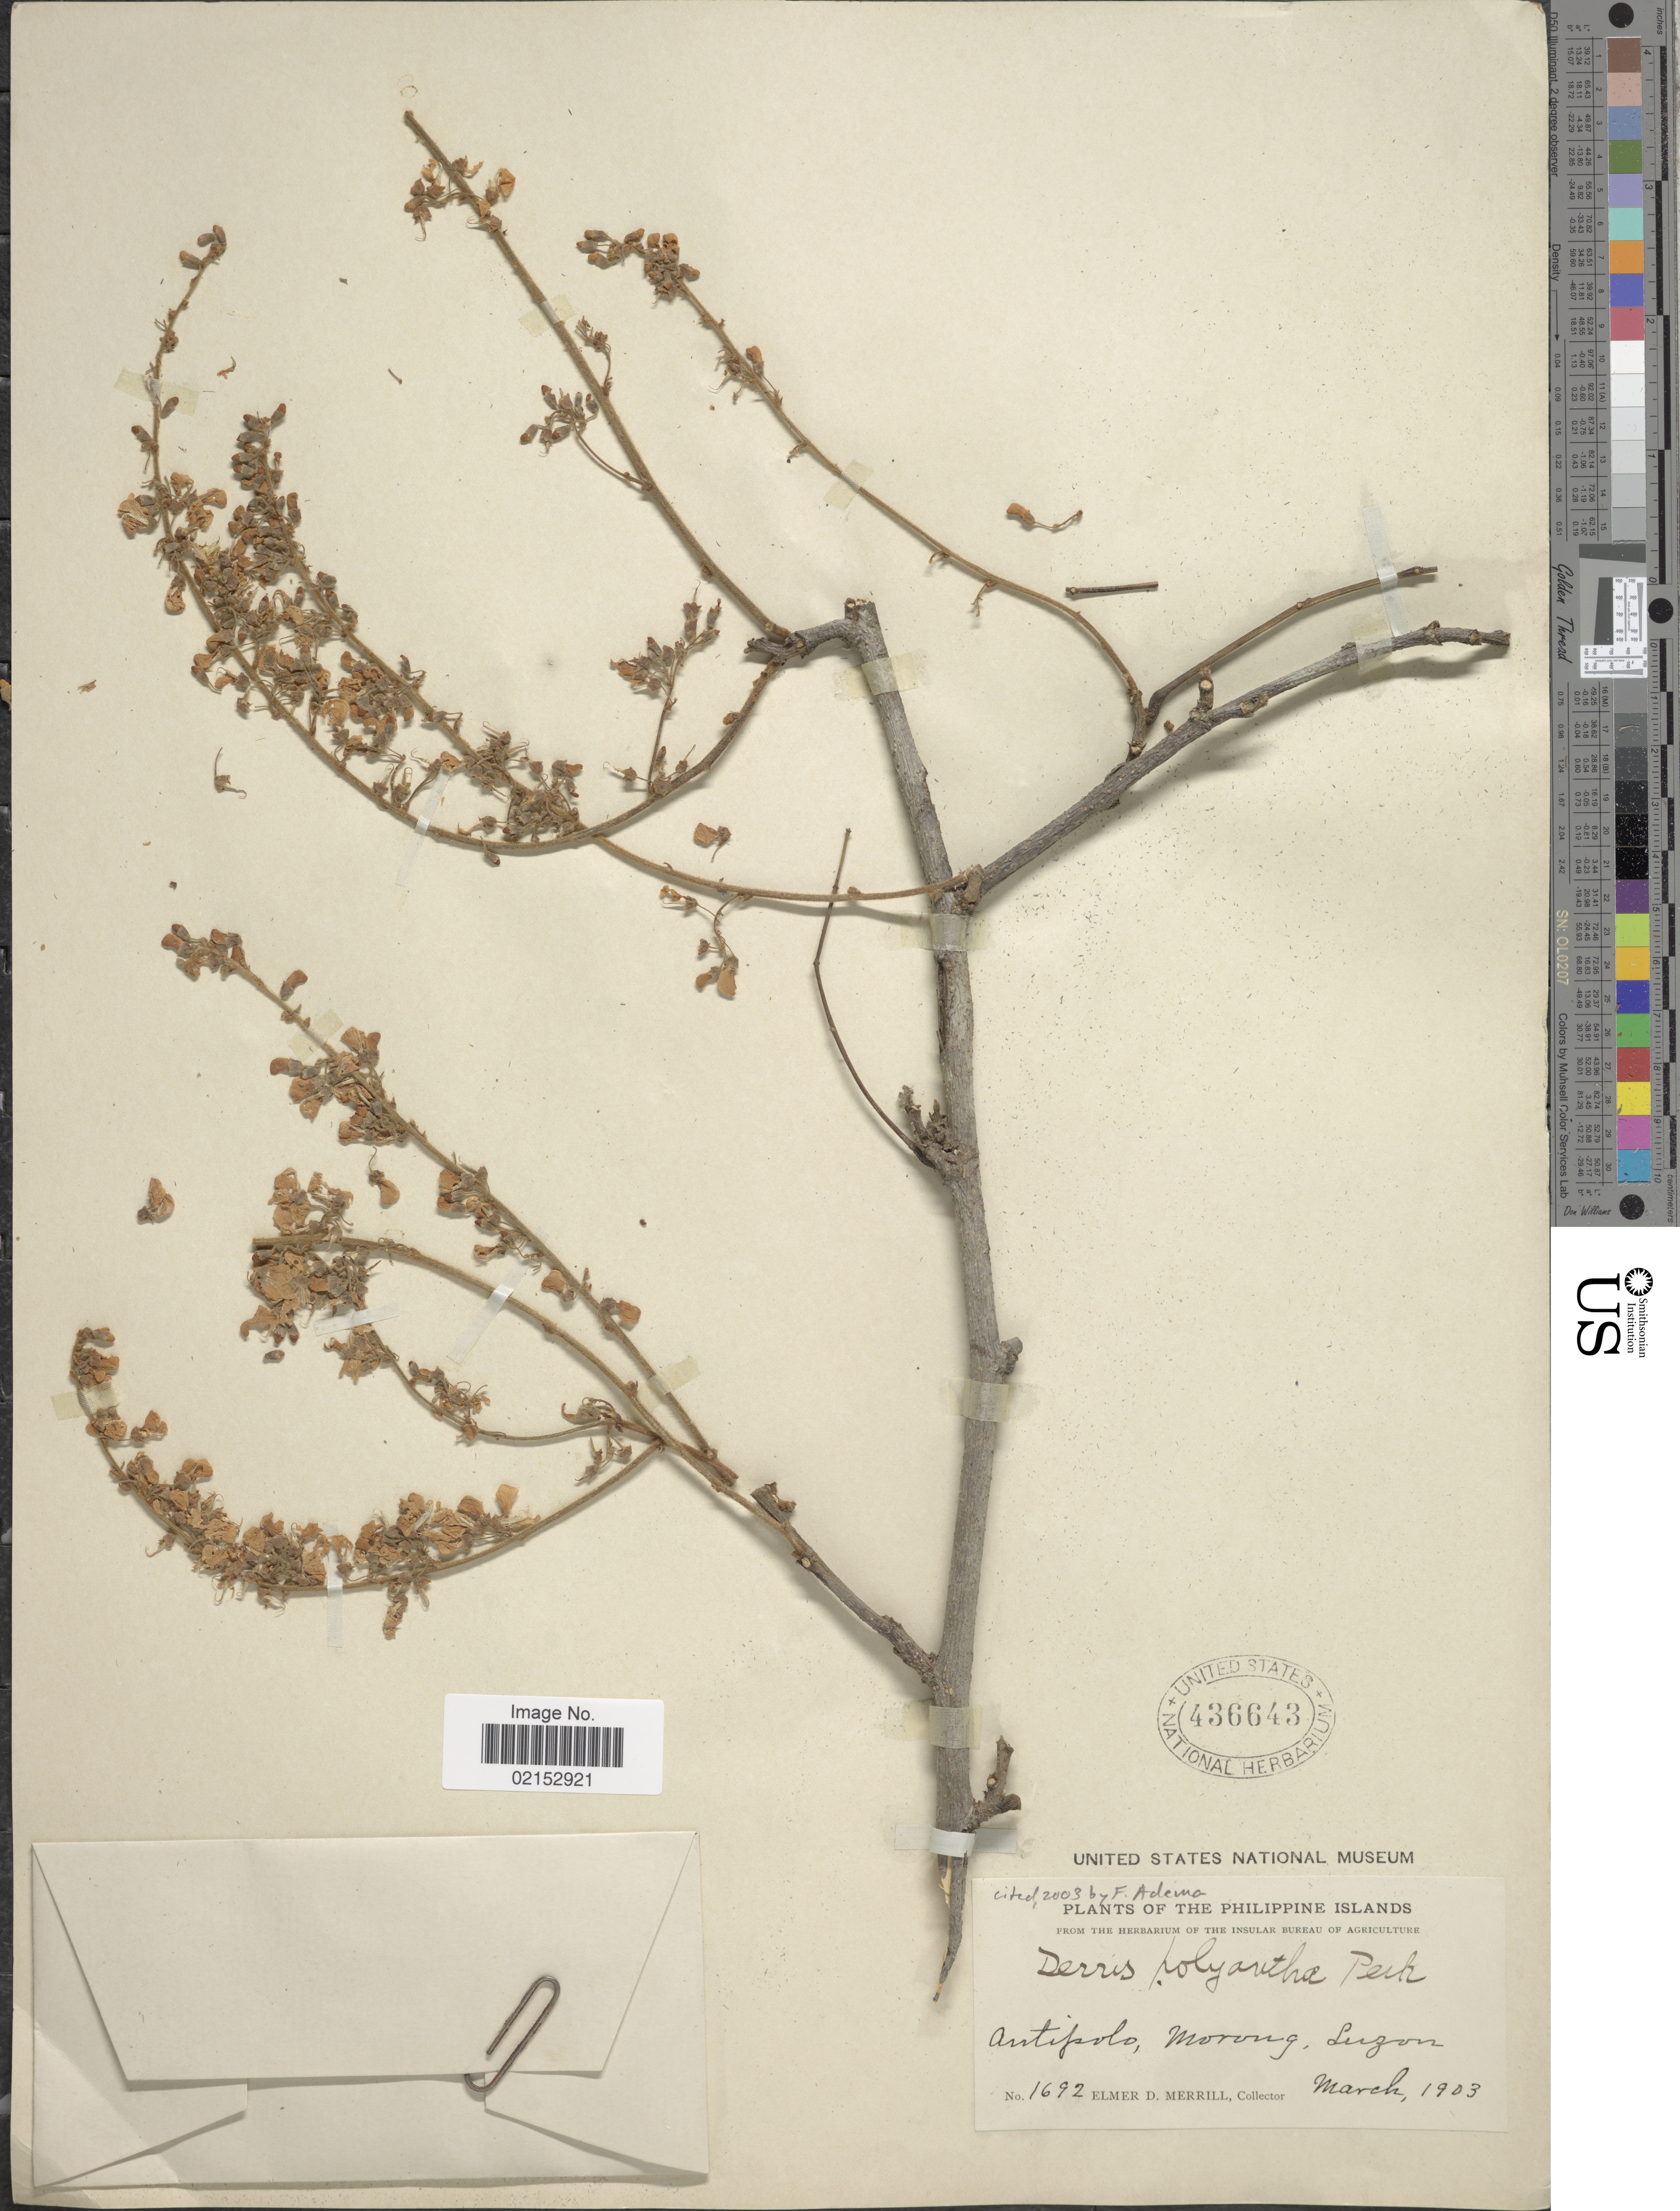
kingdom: Plantae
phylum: Tracheophyta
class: Magnoliopsida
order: Fabales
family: Fabaceae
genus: Derris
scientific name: Derris polyantha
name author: Perkins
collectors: E. D. Merrill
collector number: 1692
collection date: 1903-03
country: Philippines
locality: The Philippine Islands, Antipolo, Morong, Luzon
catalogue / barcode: US 436643